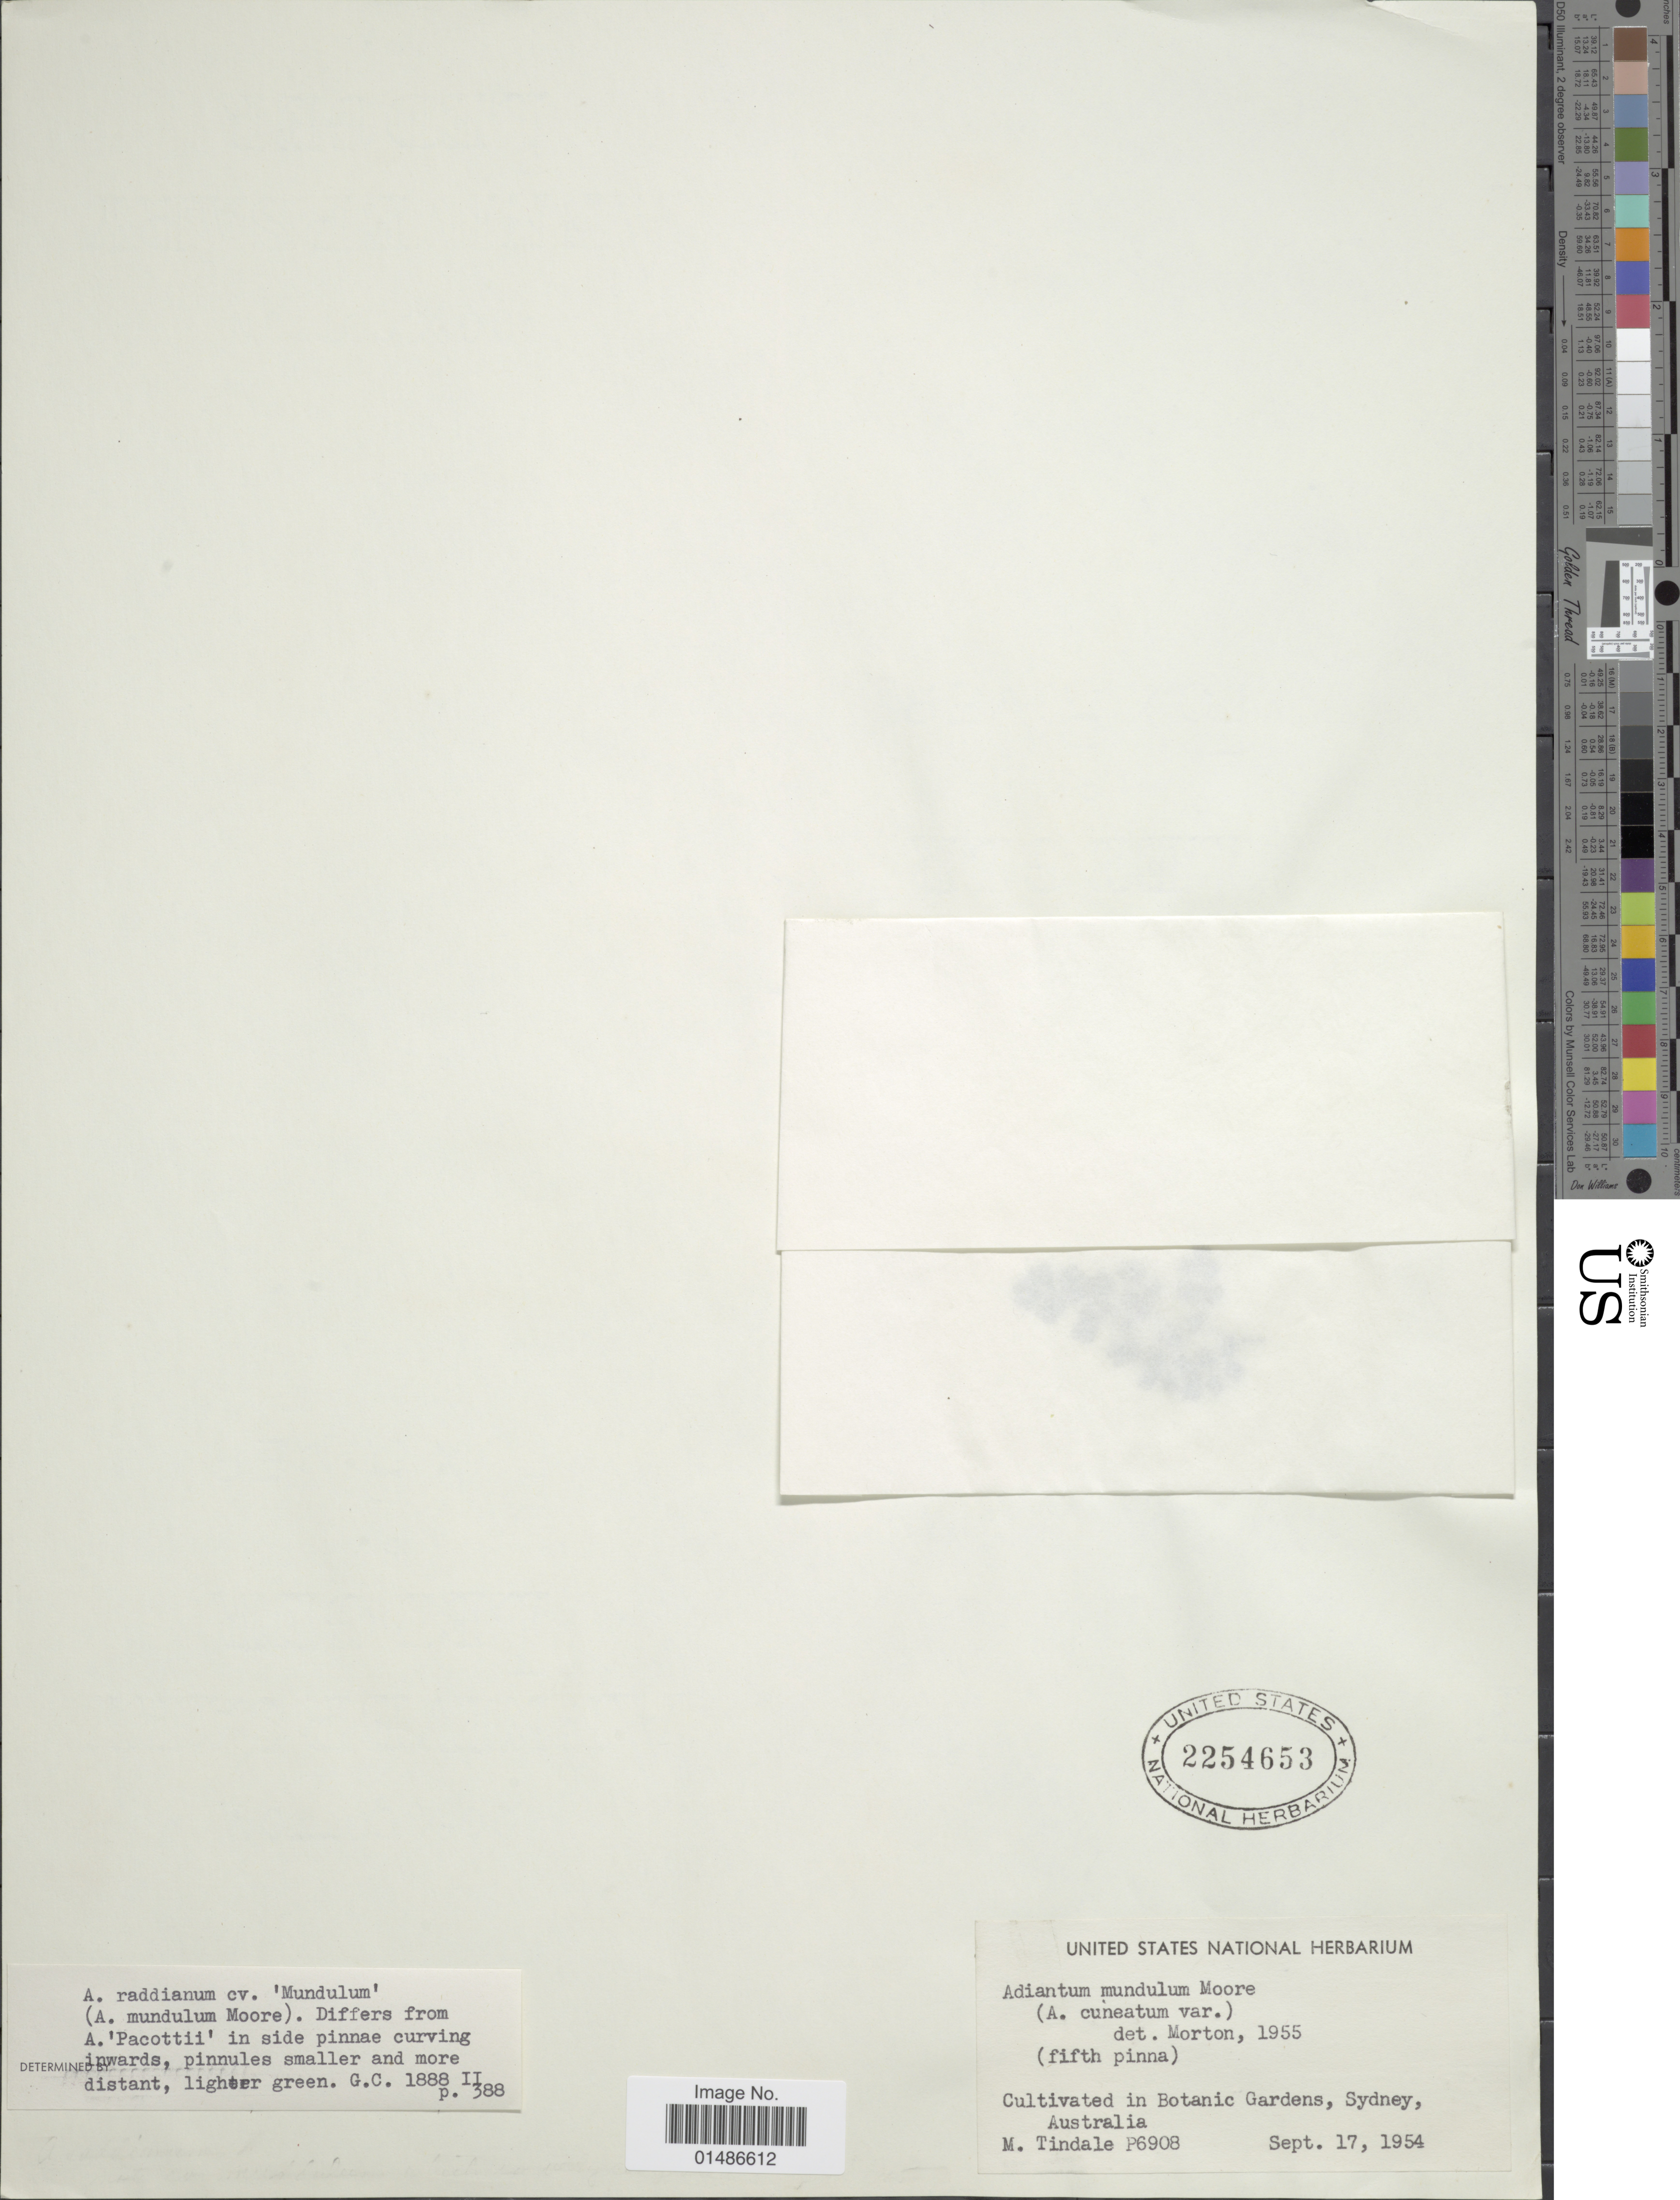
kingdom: Plantae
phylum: Tracheophyta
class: Polypodiopsida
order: Polypodiales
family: Pteridaceae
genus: Adiantum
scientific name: Adiantum raddianum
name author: C. Presl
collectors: M. D. Tindale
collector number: P6908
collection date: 1954-09-17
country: Australia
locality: Cultivated in Botanic Gardens, Sydney.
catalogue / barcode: US 2254653